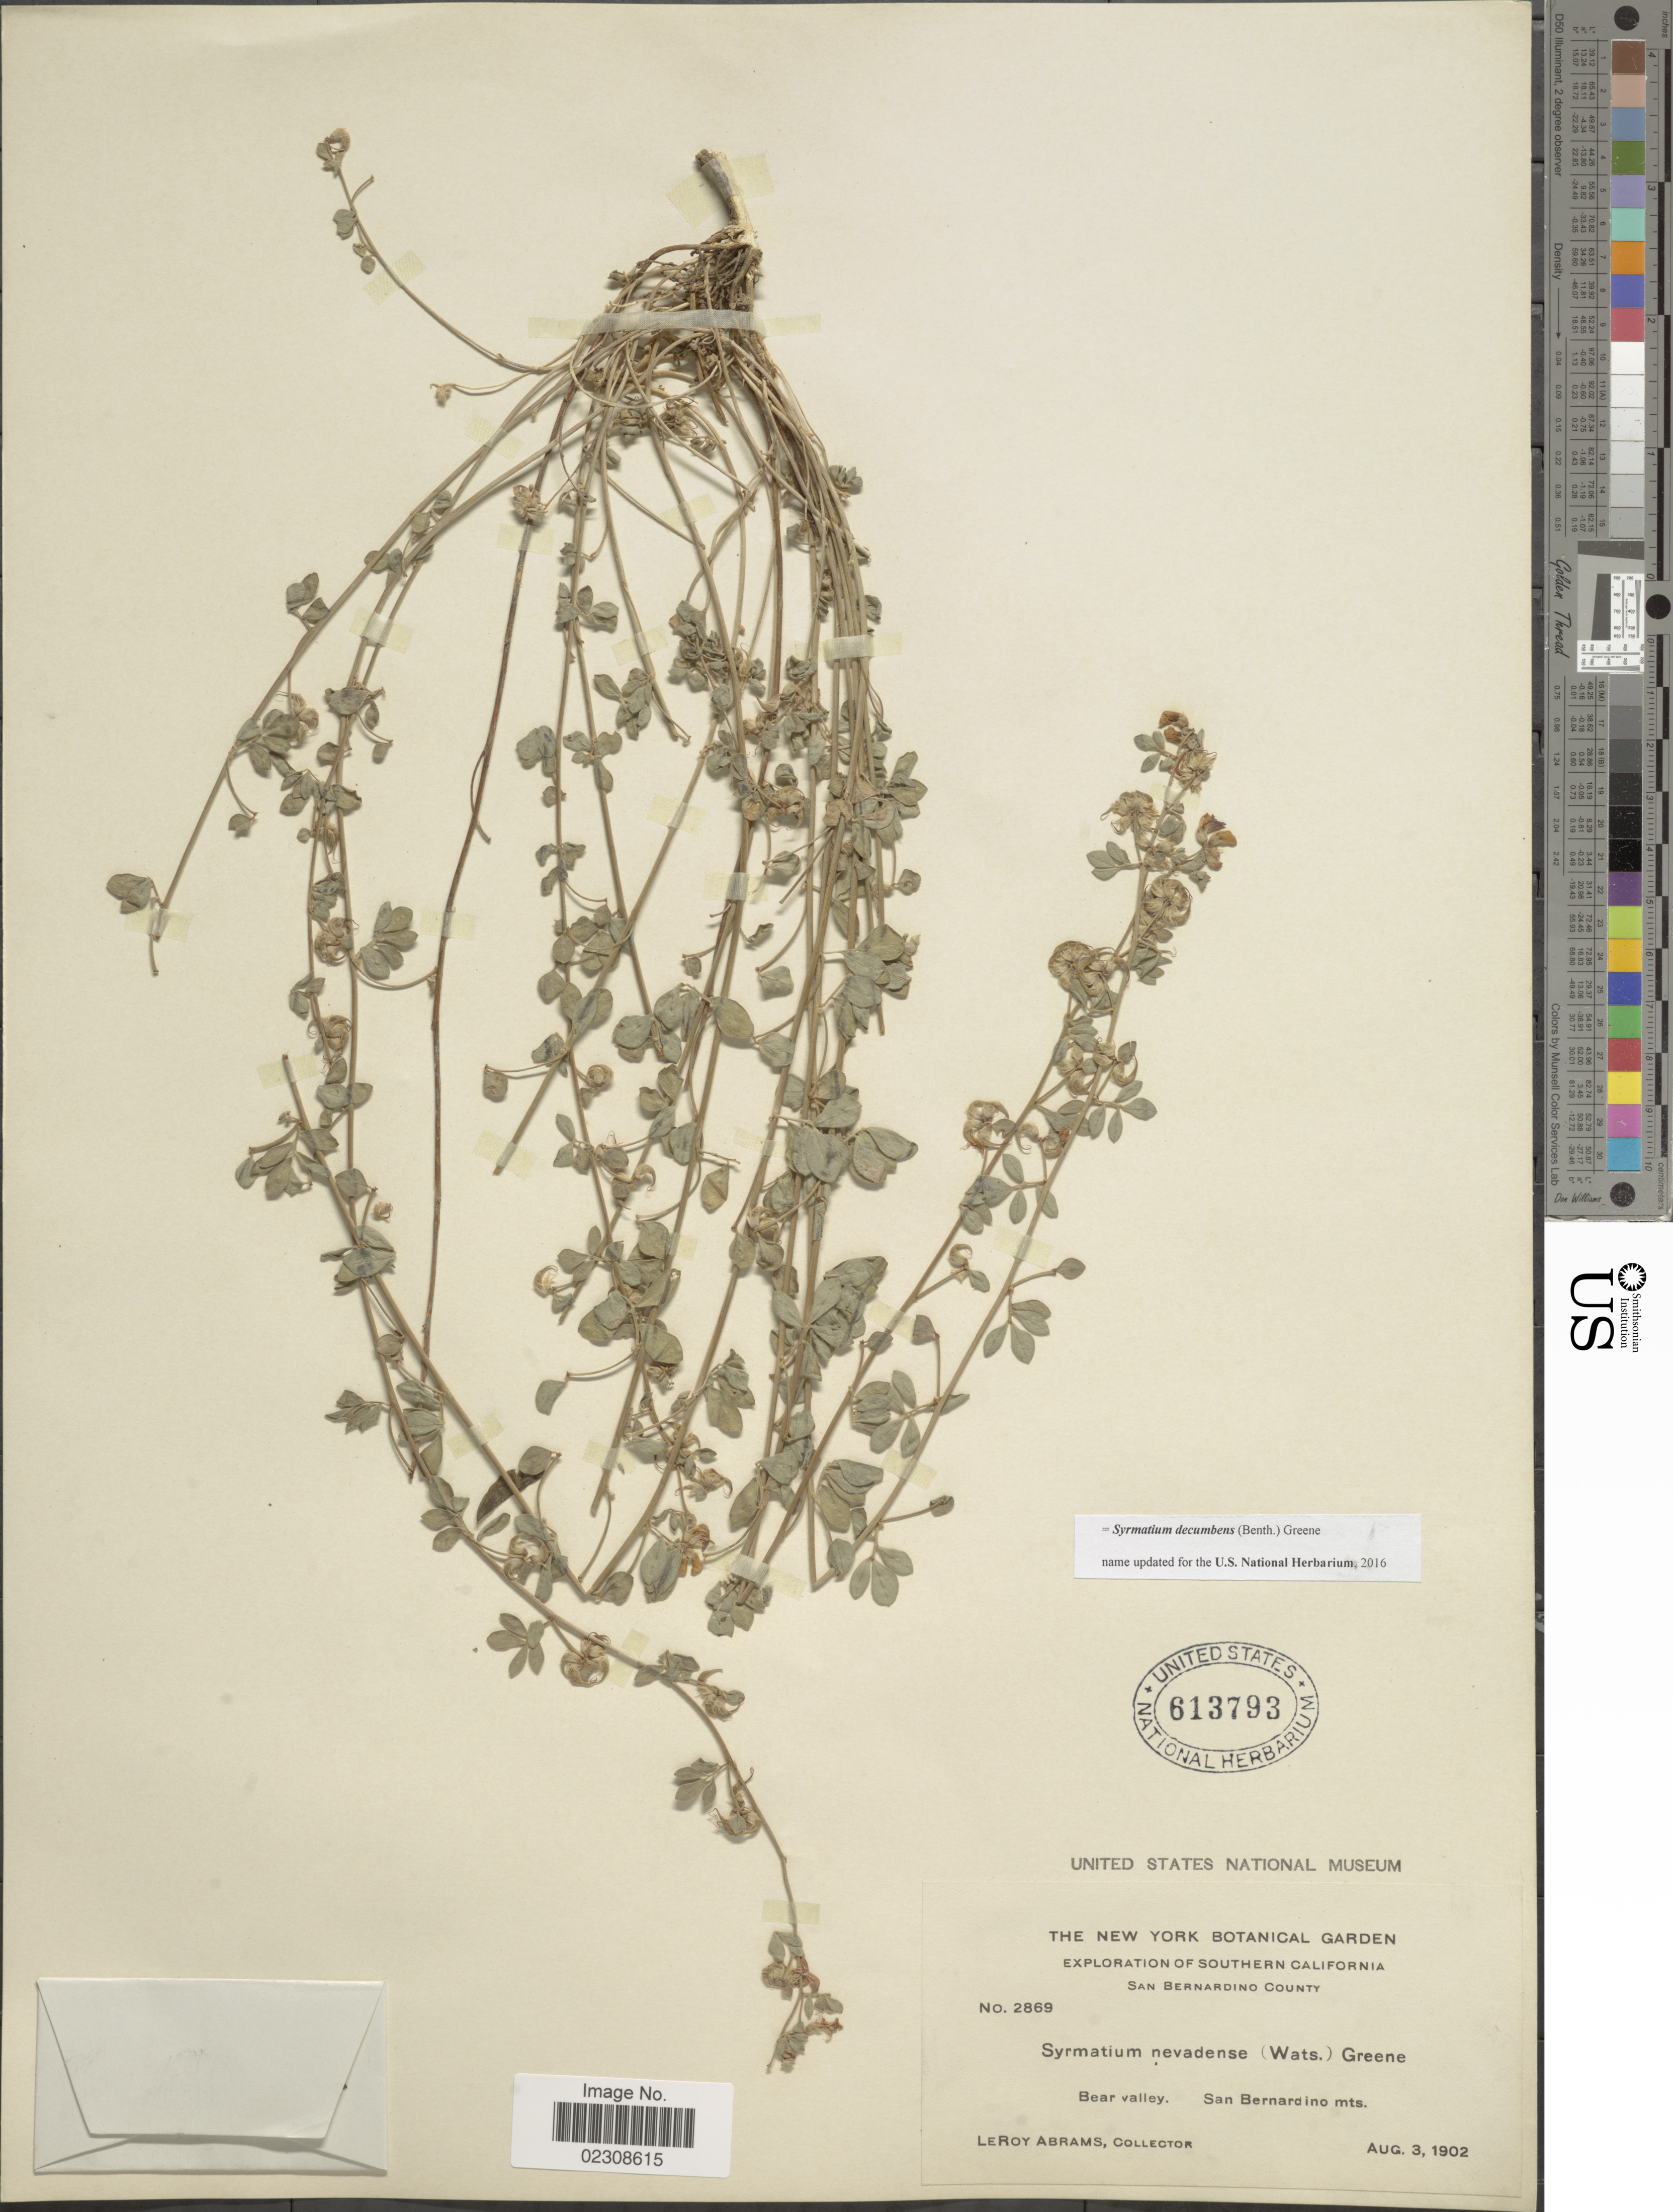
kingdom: Plantae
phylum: Tracheophyta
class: Magnoliopsida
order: Fabales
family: Fabaceae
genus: Syrmatium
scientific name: Syrmatium decumbens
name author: (Benth.) Greene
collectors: L. Abrams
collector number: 2869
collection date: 1902-08-03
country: United States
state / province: California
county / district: San Bernardino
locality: Southern California. San Bernardino County. Bear valley. San Bernardino mts.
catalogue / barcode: US 613793